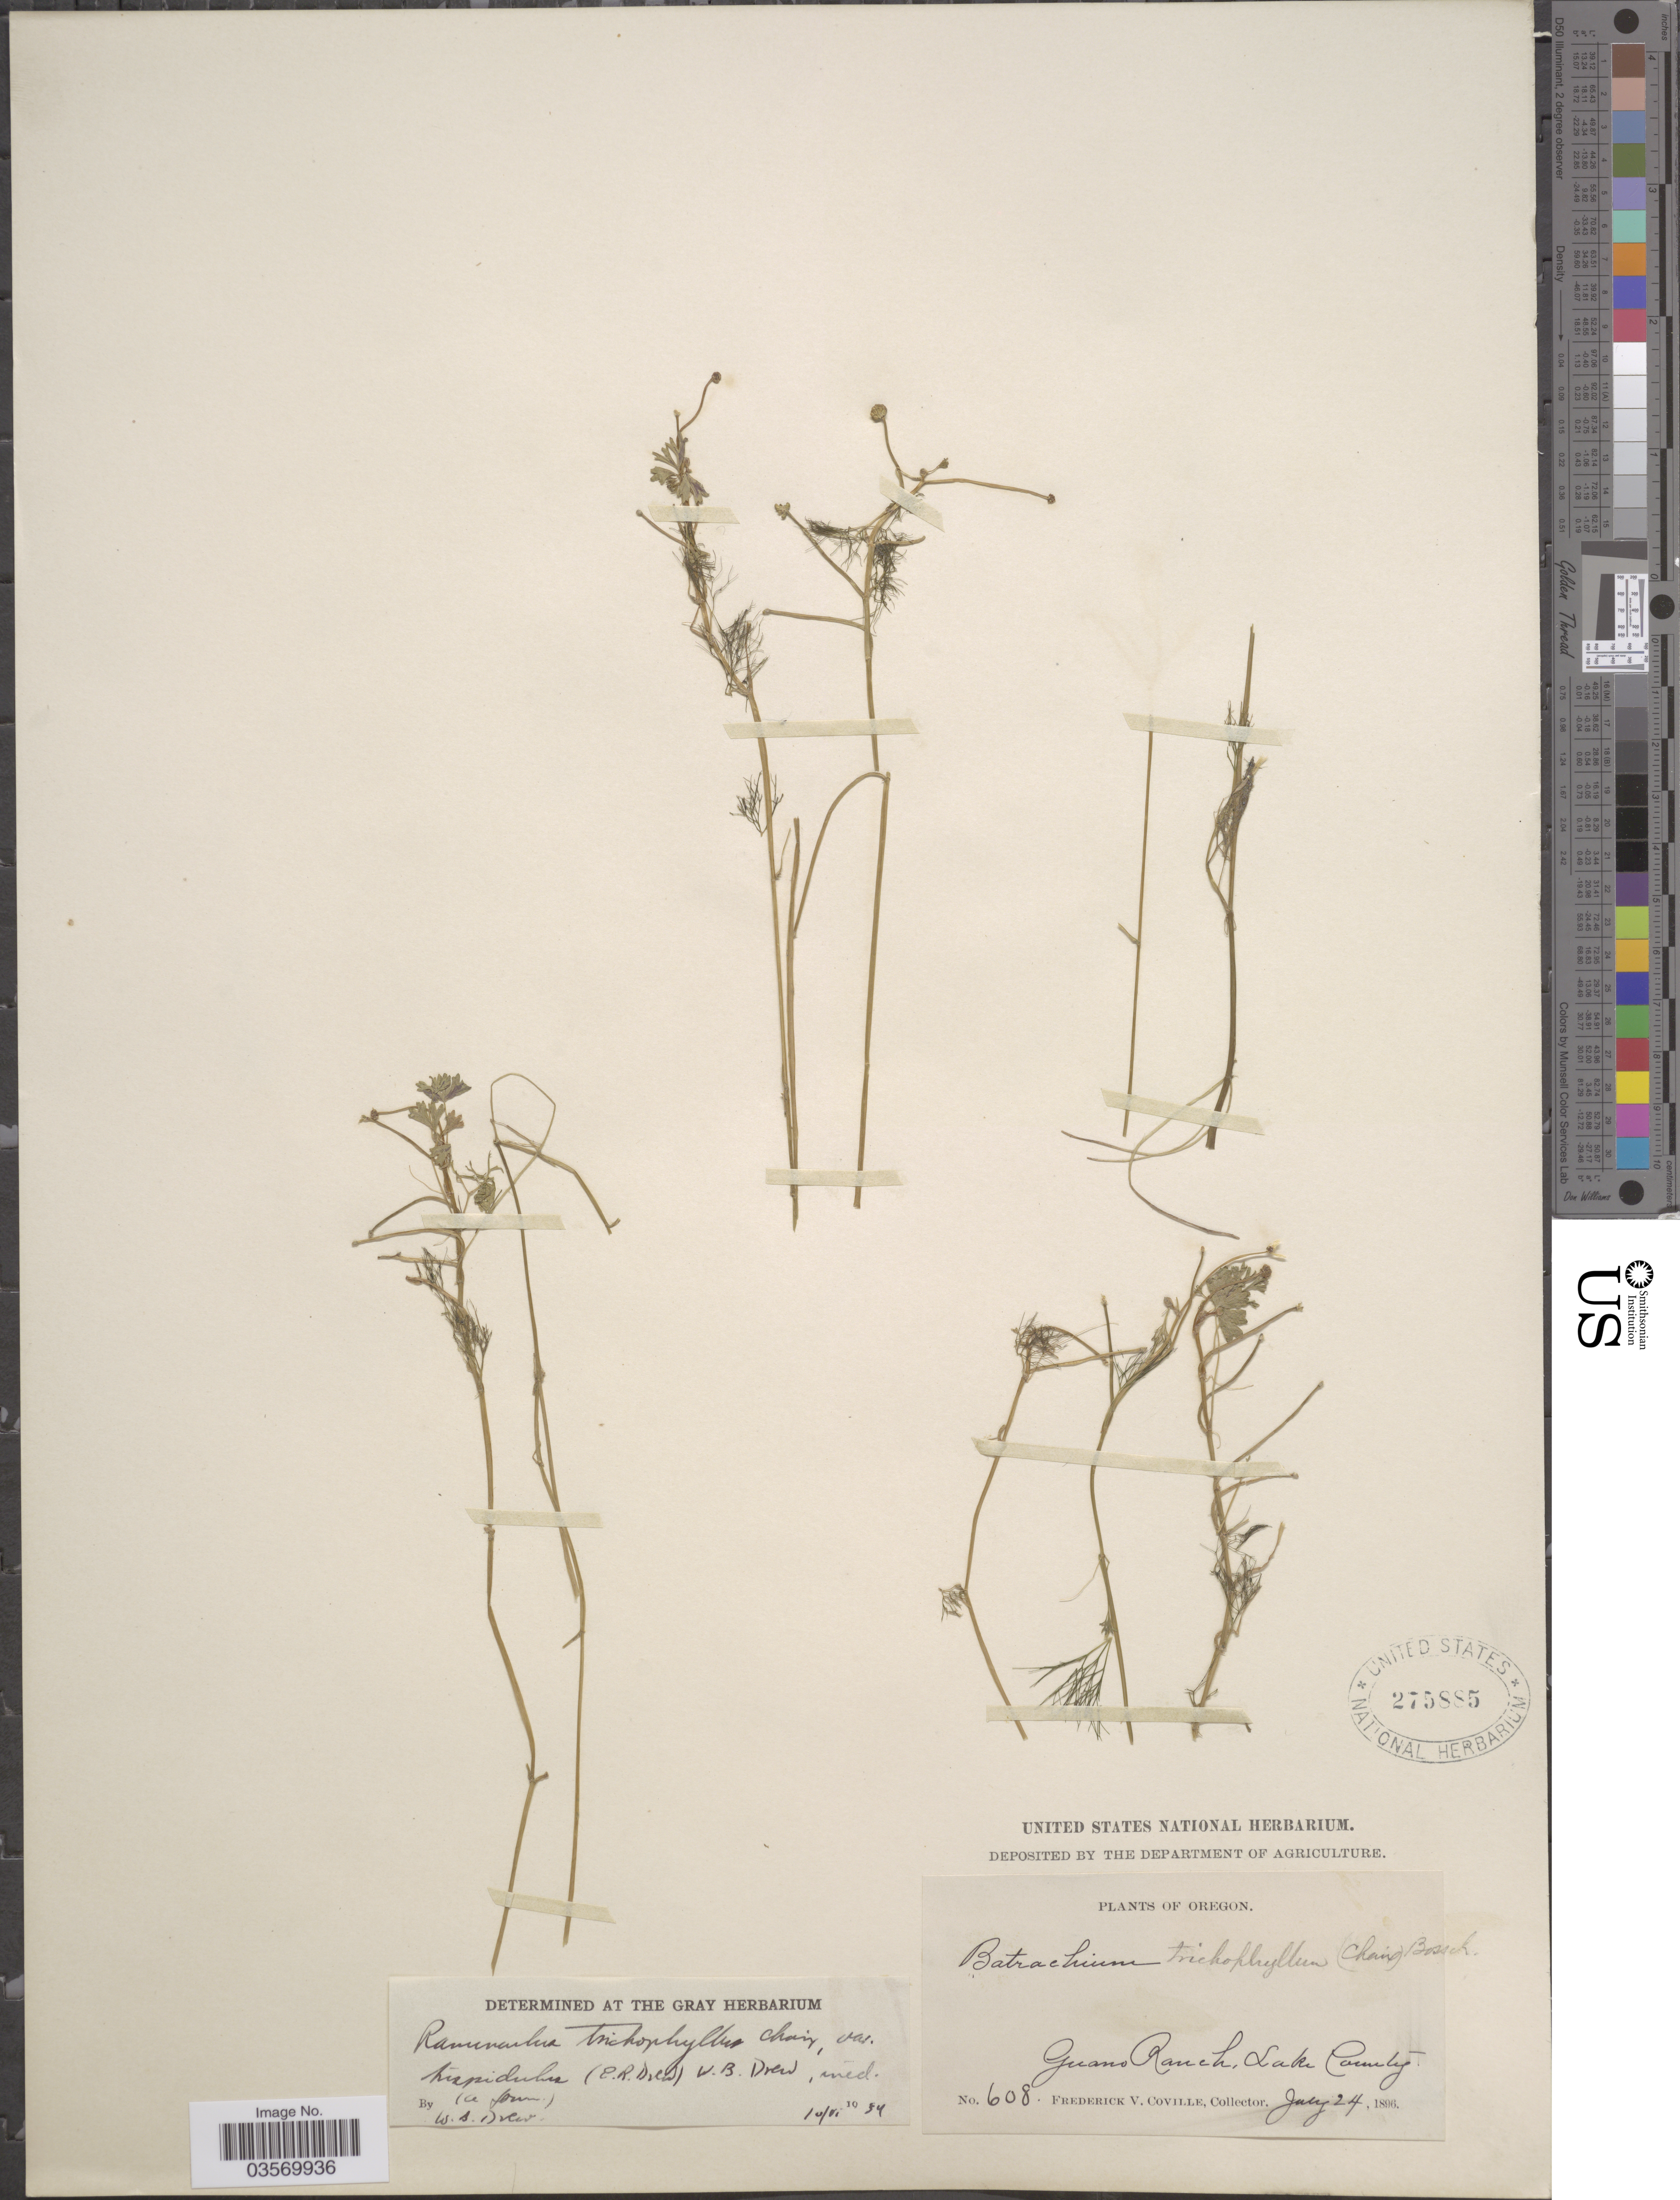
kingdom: Plantae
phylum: Tracheophyta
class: Magnoliopsida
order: Ranunculales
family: Ranunculaceae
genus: Ranunculus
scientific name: Ranunculus mongolicus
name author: (Krylov) Serg.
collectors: F. V. Coville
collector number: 608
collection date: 1896-07-24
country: United States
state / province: Oregon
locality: Guano Ranch, Lake County.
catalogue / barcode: US 275885